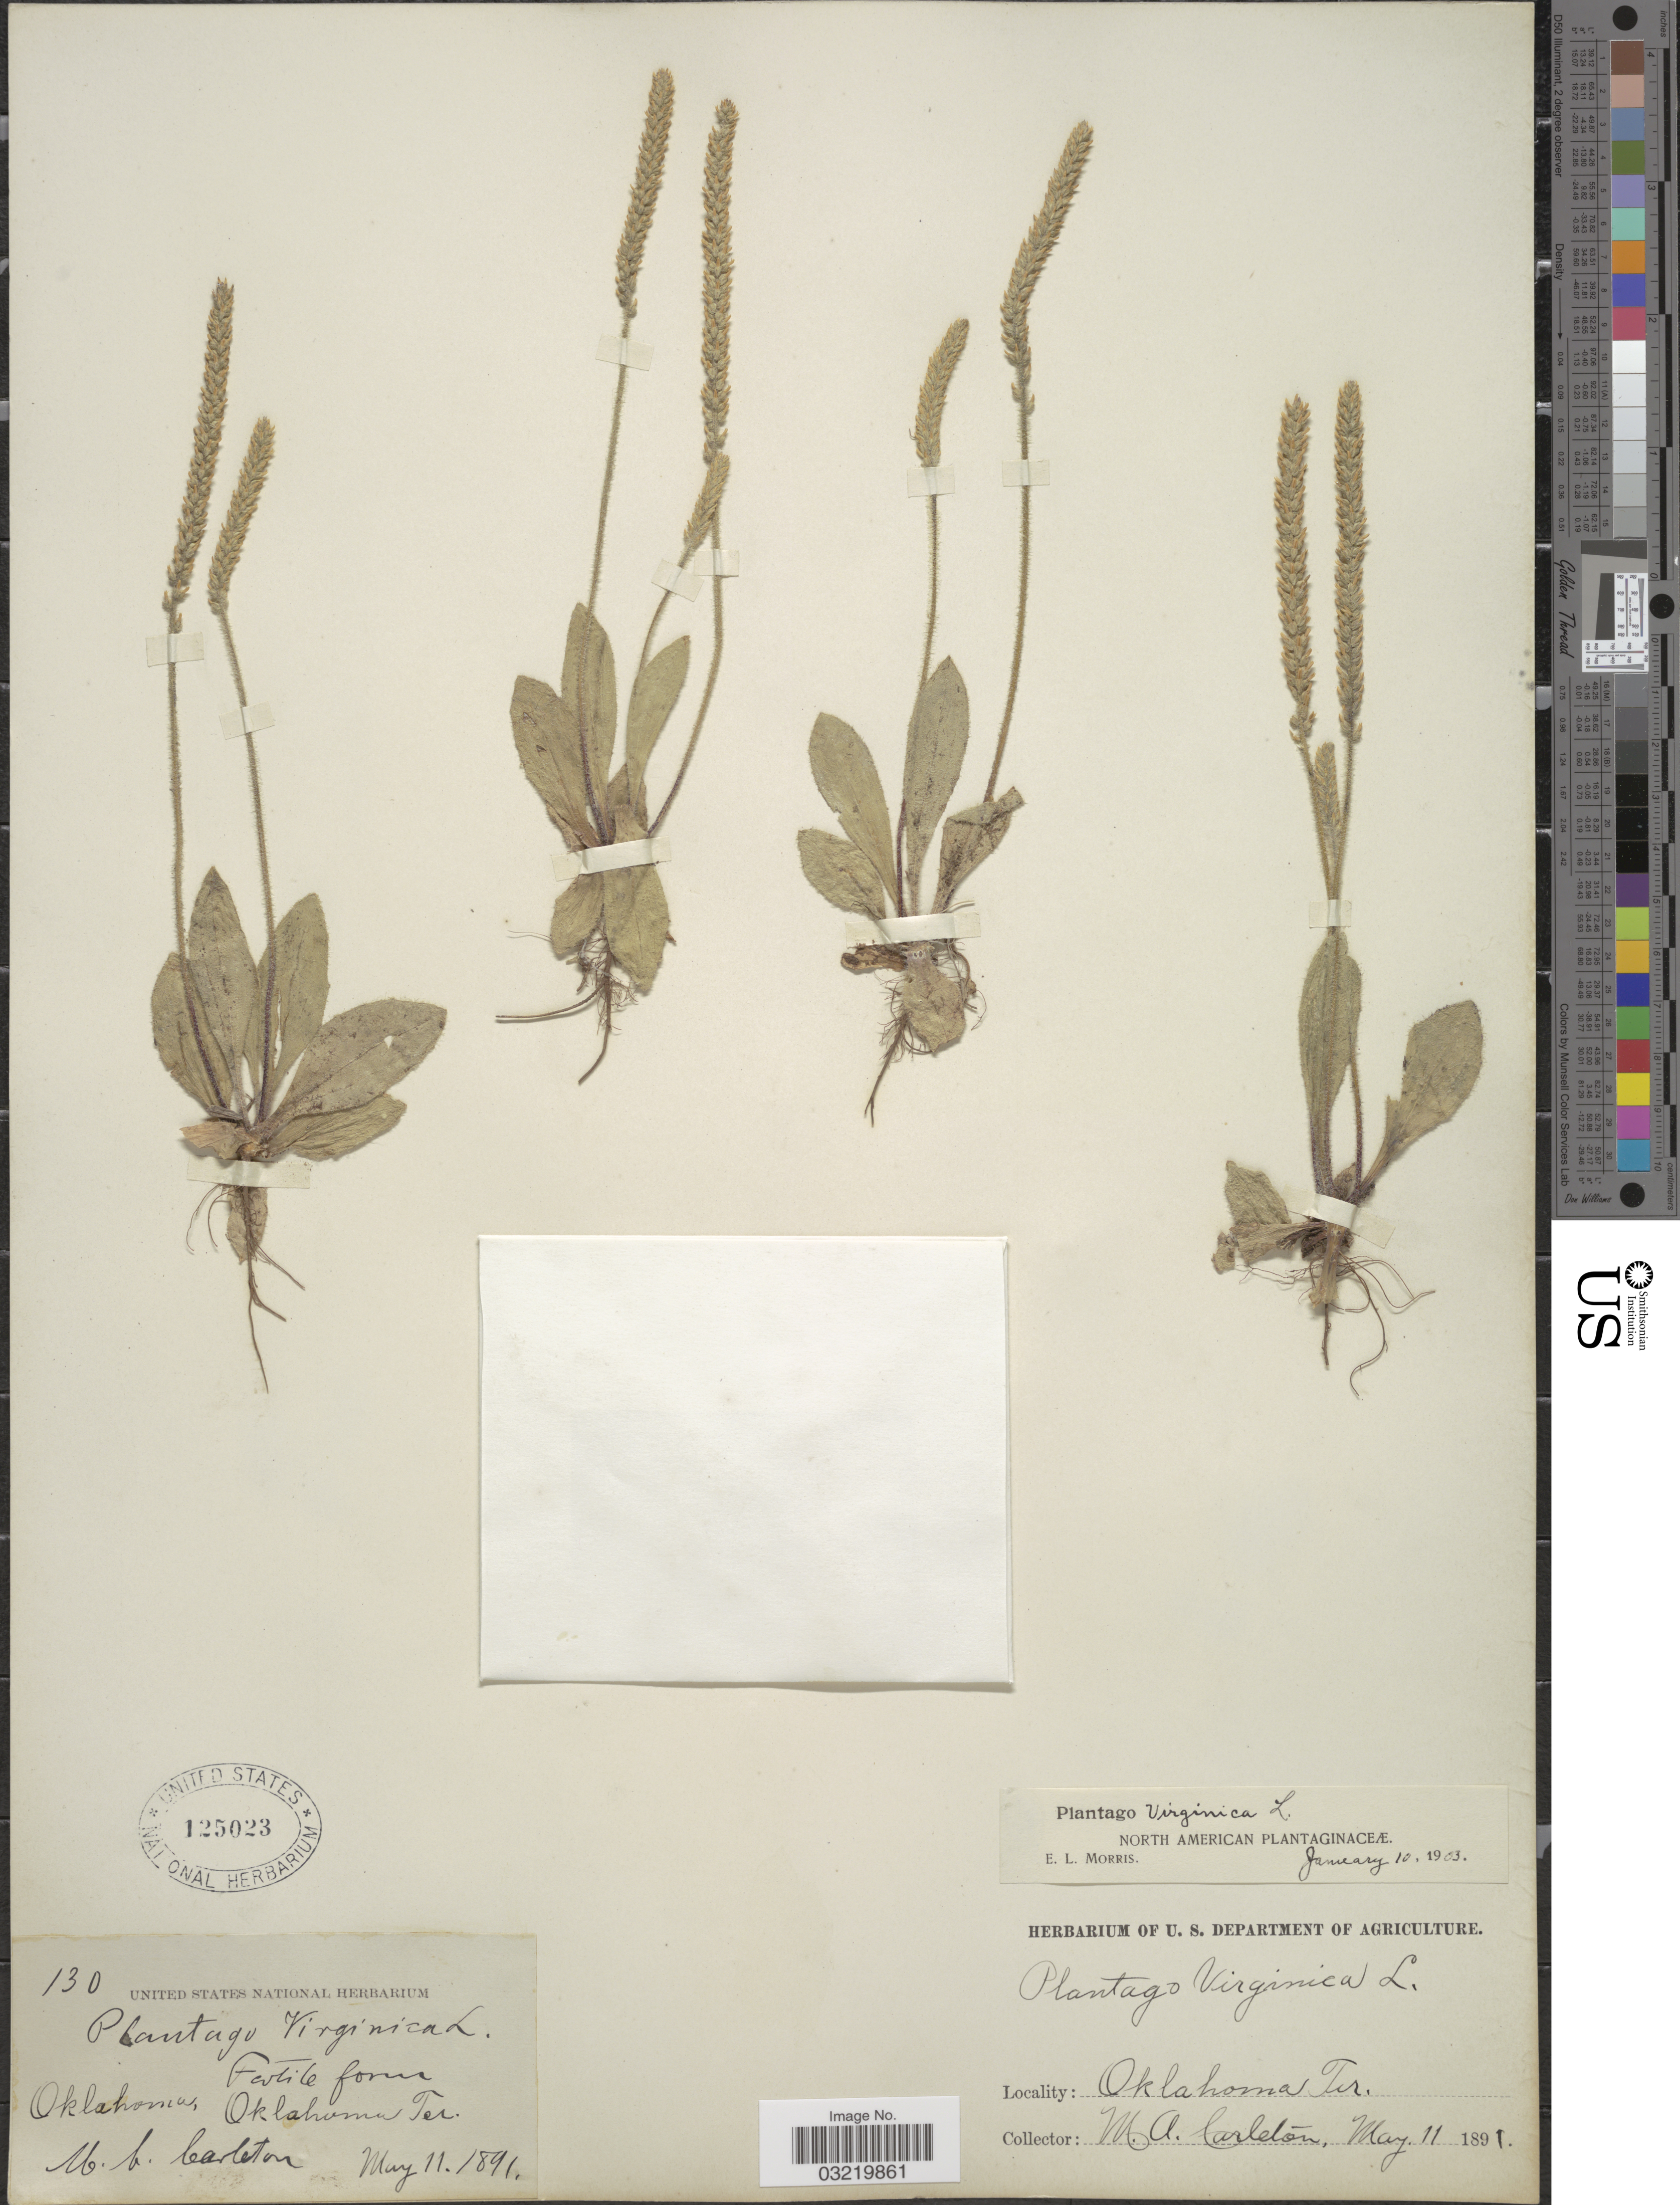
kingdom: Plantae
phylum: Tracheophyta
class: Magnoliopsida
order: Lamiales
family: Plantaginaceae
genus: Plantago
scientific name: Plantago virginica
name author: L.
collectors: M. A. Carleton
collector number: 130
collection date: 1891-05-11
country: United States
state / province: Oklahoma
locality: Oklahoma Ter.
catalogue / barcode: US 125023